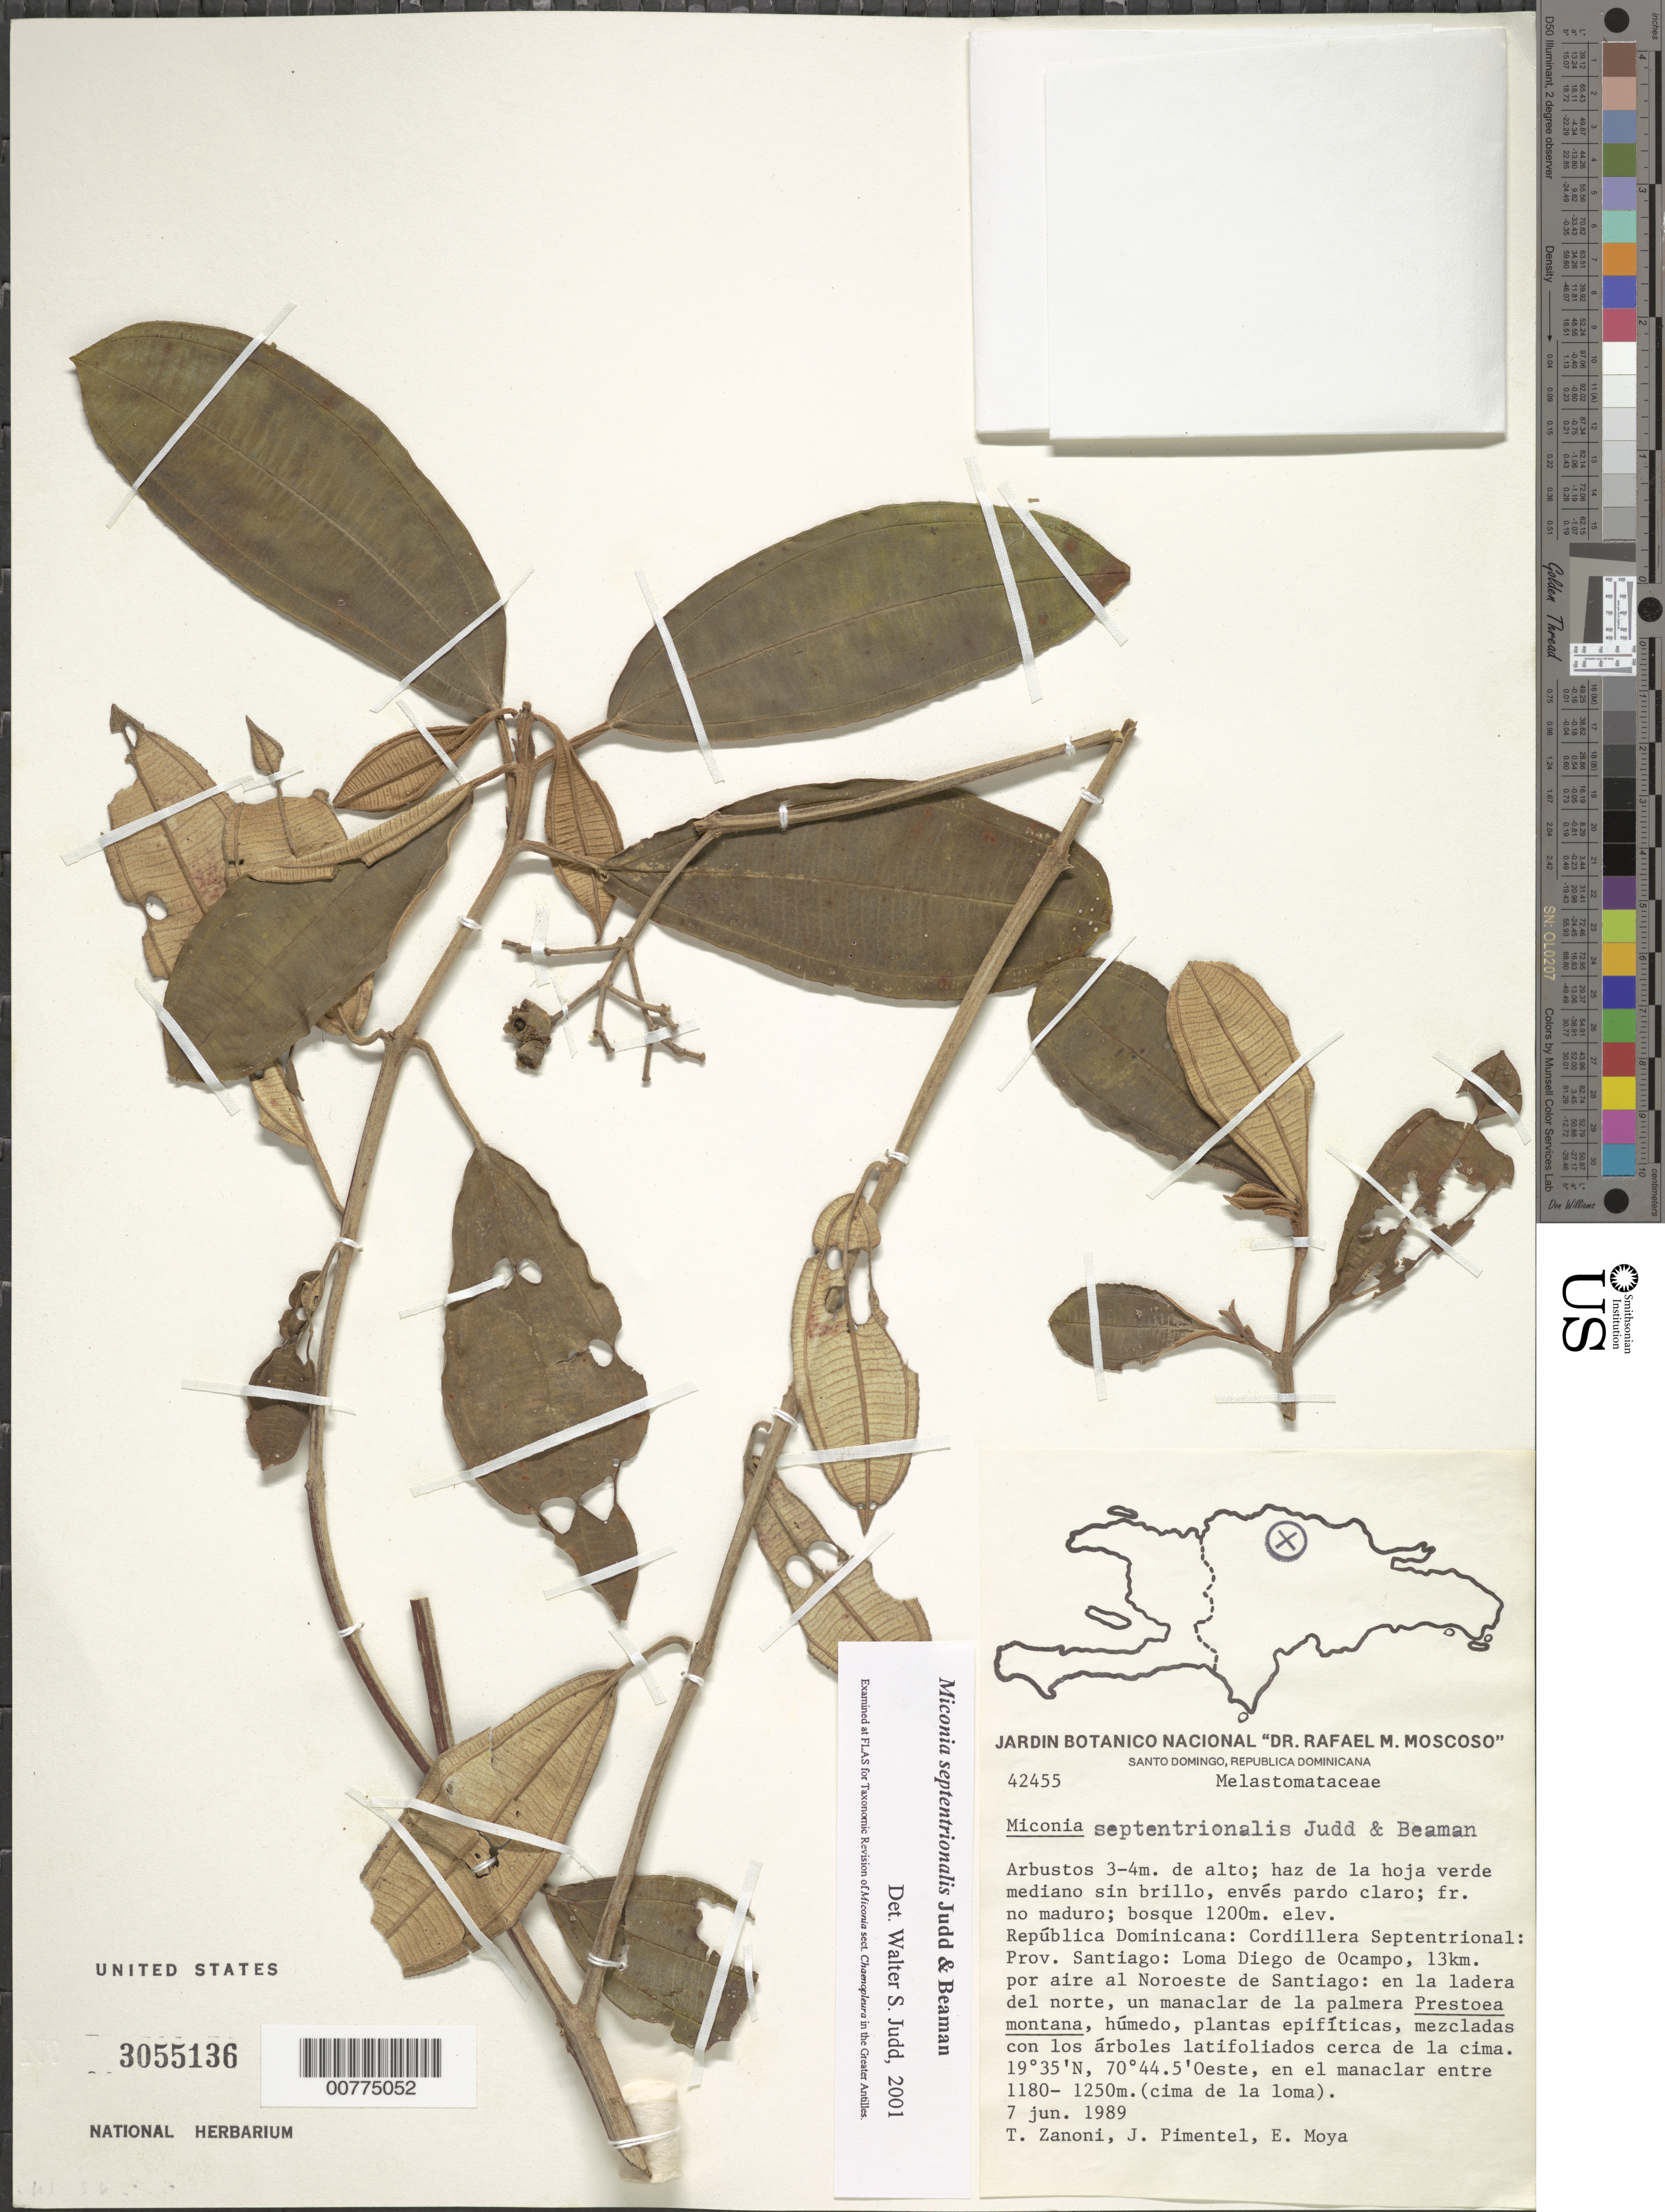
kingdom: Plantae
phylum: Tracheophyta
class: Magnoliopsida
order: Myrtales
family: Melastomataceae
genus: Miconia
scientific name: Miconia septentrionalis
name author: Judd & R.S. Beaman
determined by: Judd, Walter S.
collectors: T. A. Zanoni, J. Pimentel & E. Moya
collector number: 42455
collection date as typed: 07 Jun 1989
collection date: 1989-06-07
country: Dominican Republic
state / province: Santiago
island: Hispaniola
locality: Cordillera Septentrional, Loma Diego de Ocampo, 13 km by air NW of Santiago, in north hill.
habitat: "Manaclar" of palm Prestoea montana, humid, epiphytotic plant, mixed with broadleaf trees close to the top.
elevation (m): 1200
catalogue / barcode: US 3055136